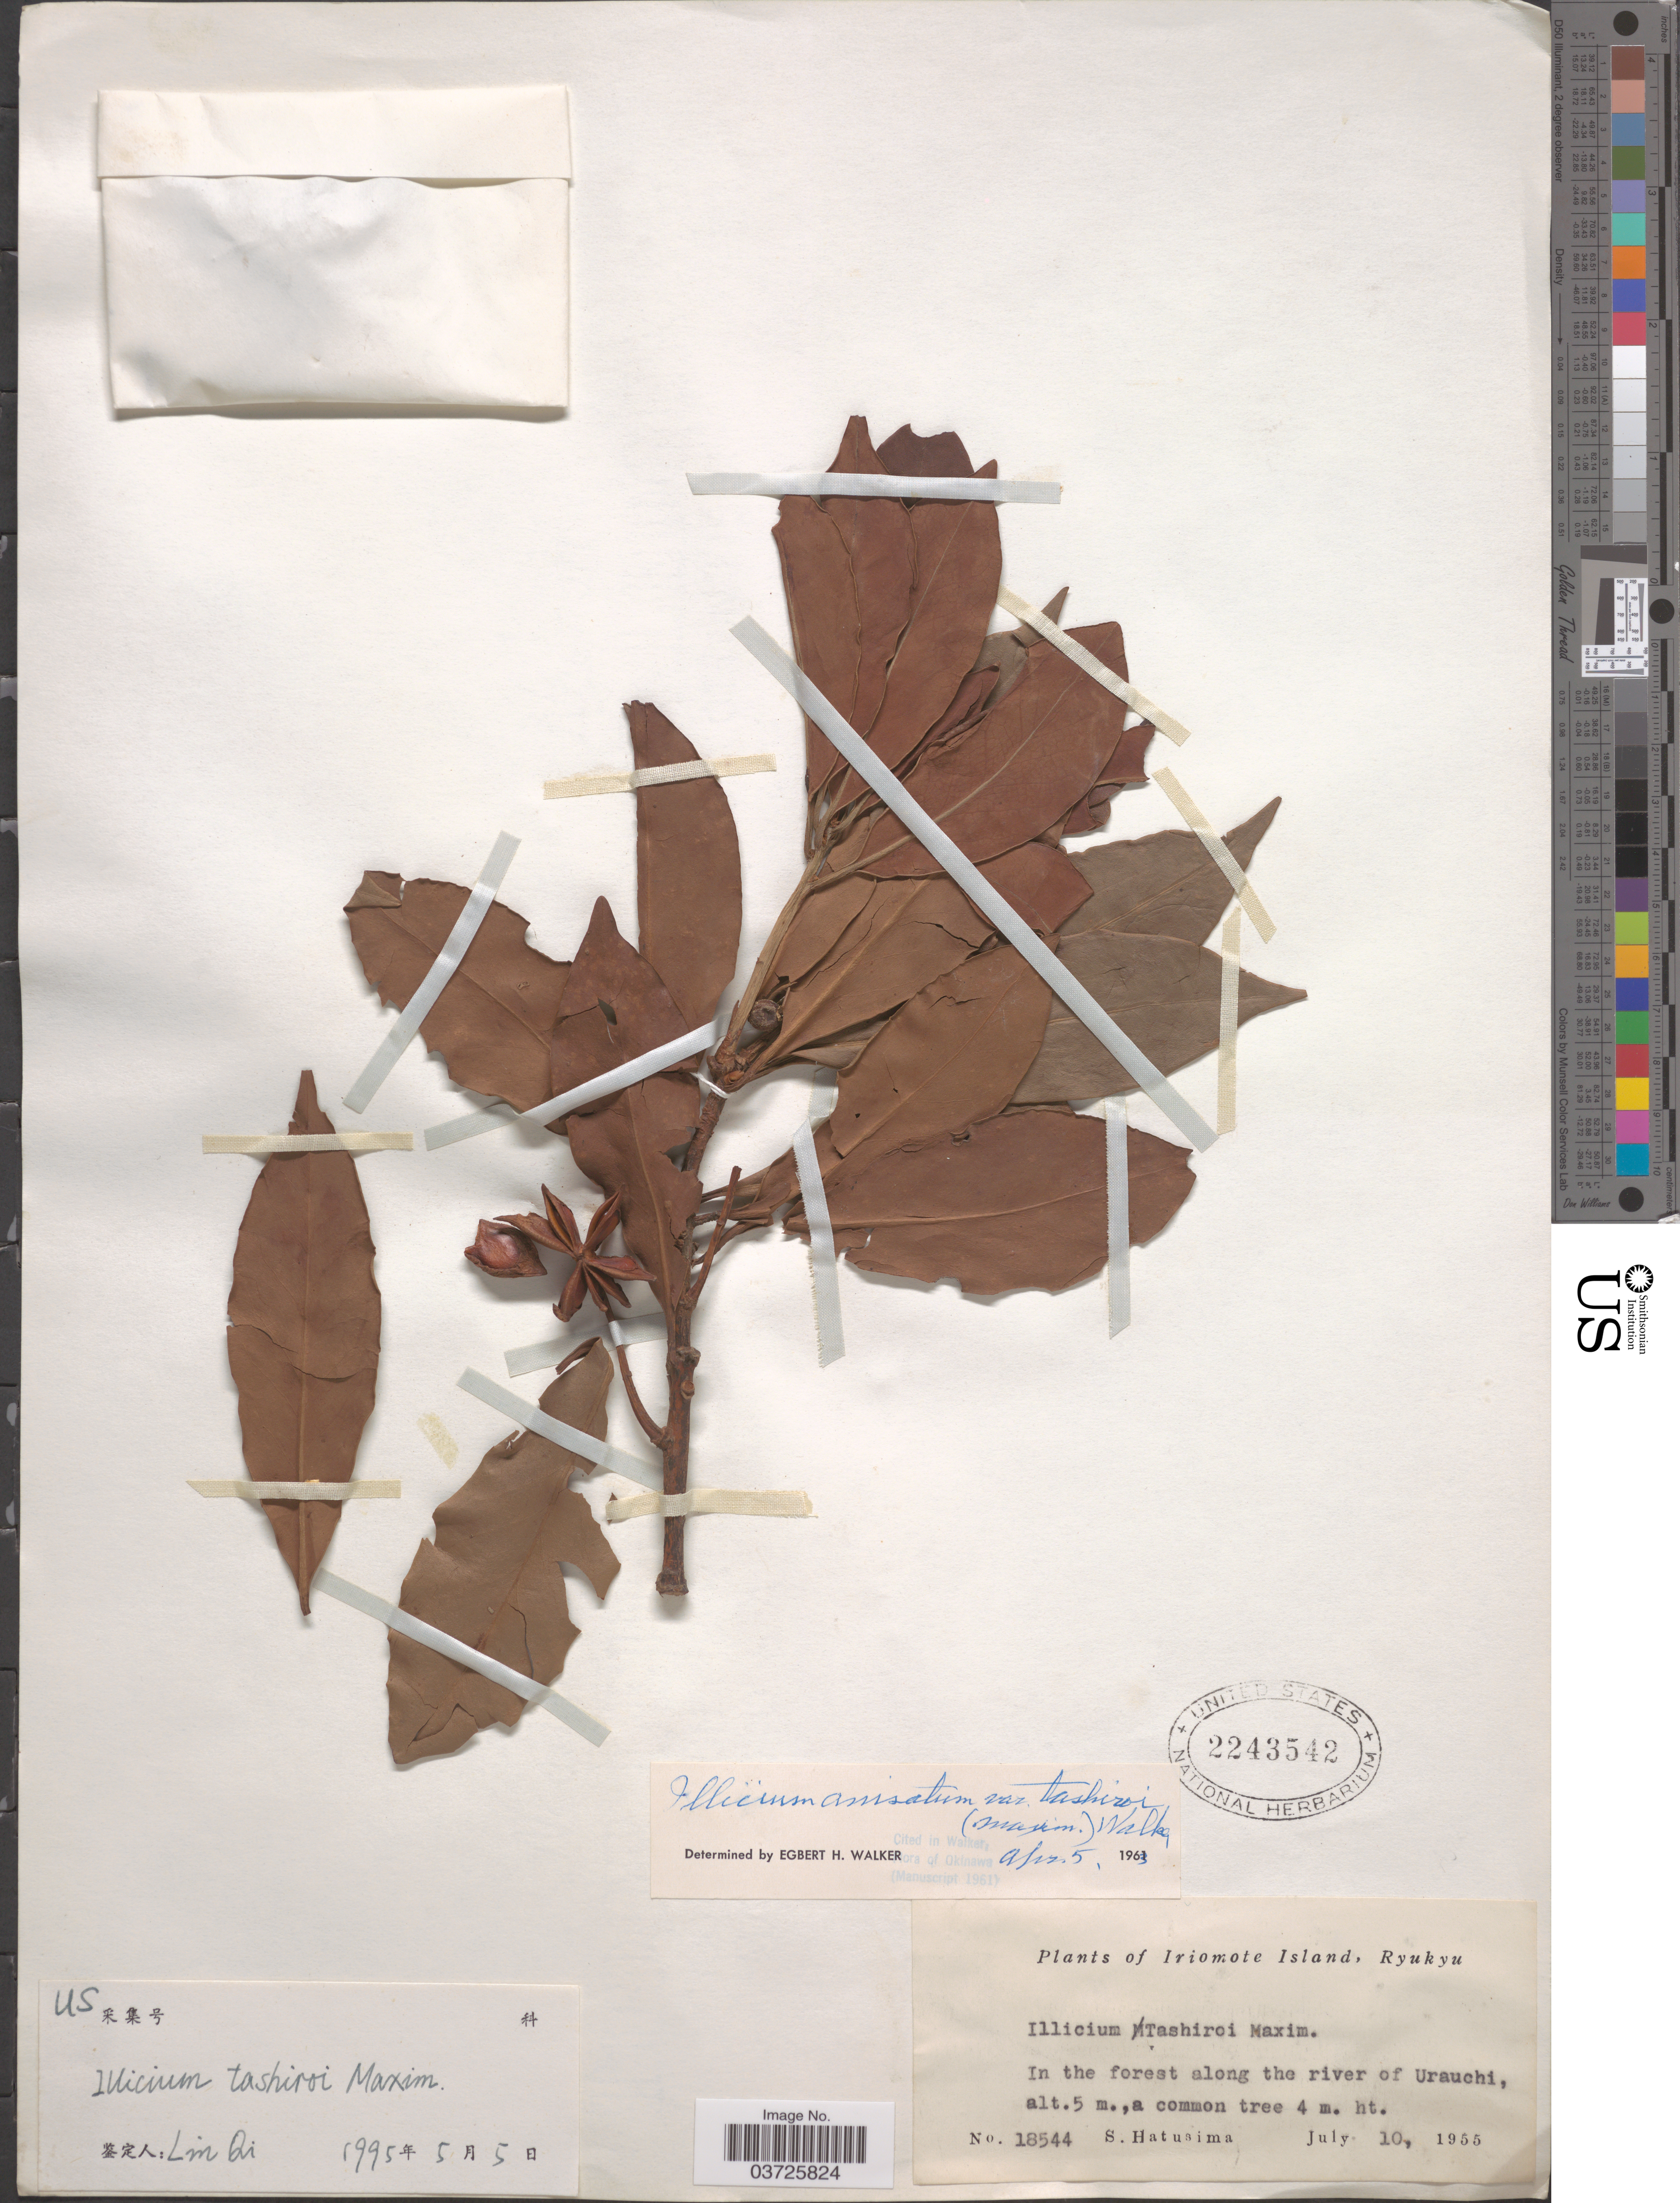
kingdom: Plantae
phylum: Tracheophyta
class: Magnoliopsida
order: Austrobaileyales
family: Schisandraceae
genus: Illicium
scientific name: Illicium tashiroi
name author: Maxim.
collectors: S. Hatusima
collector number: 18544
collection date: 1955-07-10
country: Japan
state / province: Okinawa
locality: Iriomote Island, Ryukyu. In the forest along the river of Urauchi.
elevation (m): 5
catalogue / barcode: US 2243542